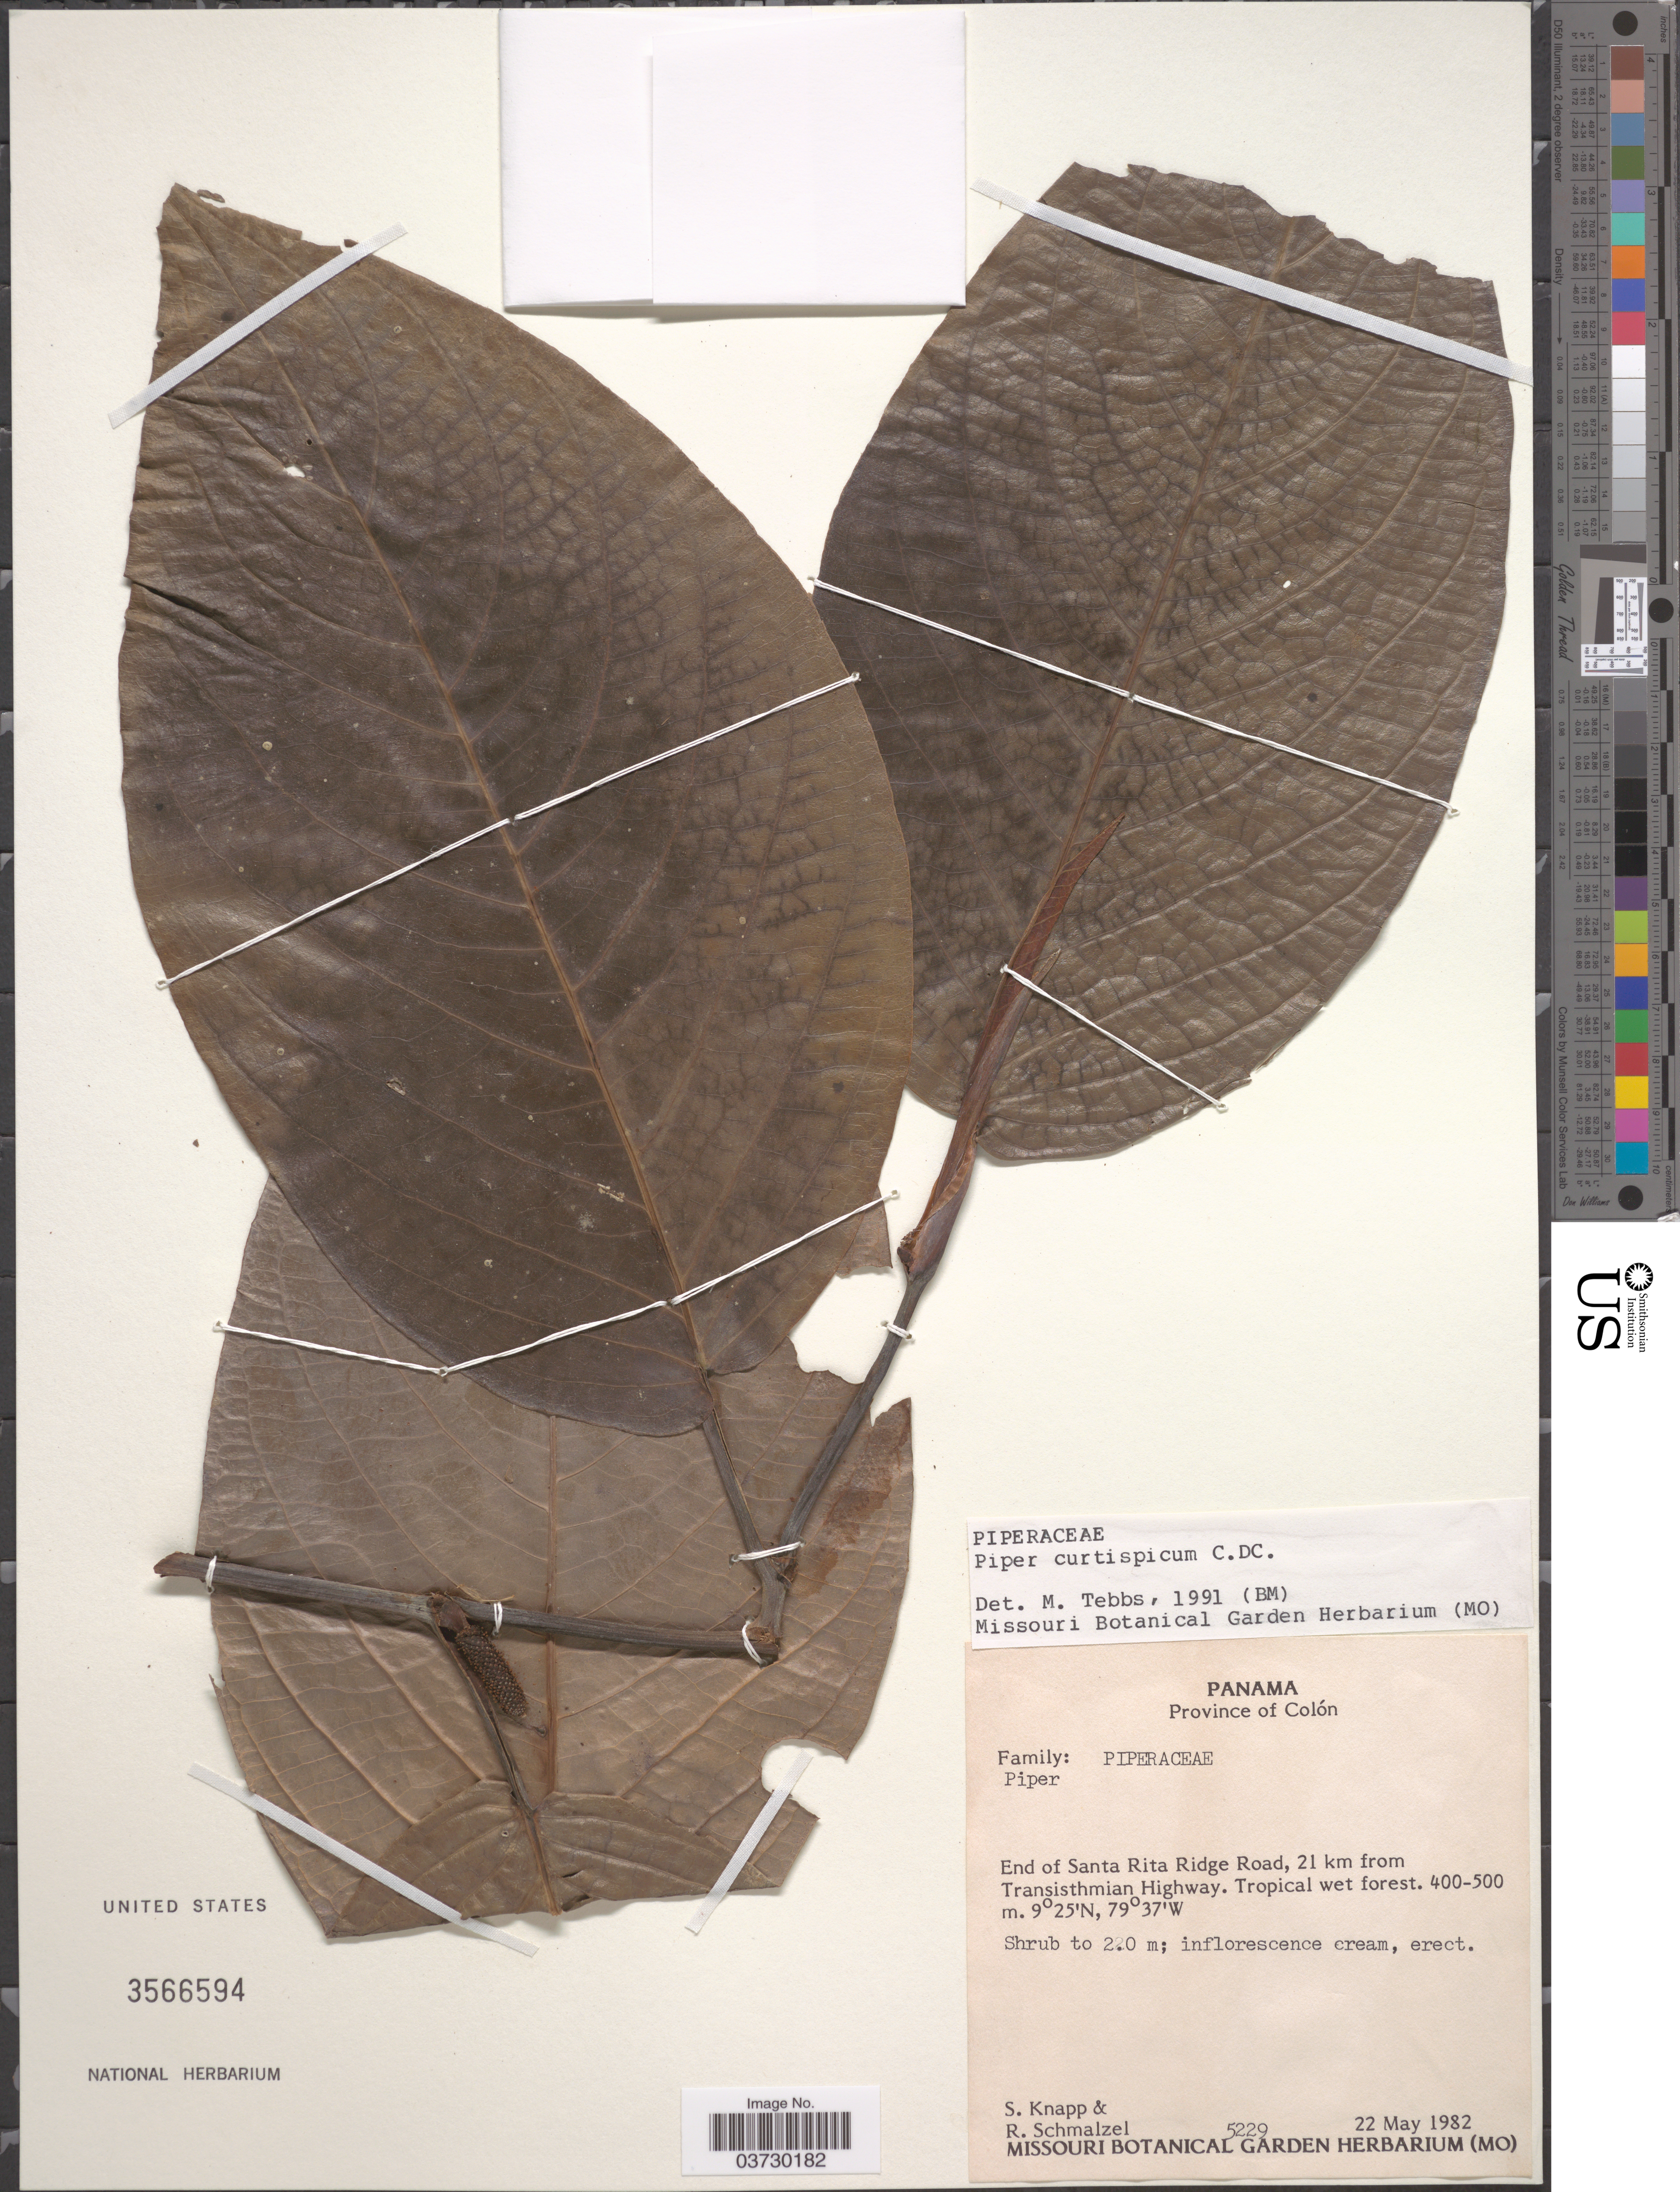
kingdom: Plantae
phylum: Tracheophyta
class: Magnoliopsida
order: Piperales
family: Piperaceae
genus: Piper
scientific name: Piper curtispicum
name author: C. DC. in Pittier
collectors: S. Knapp & R. Schmalzel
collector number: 5229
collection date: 1982-05-22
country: Panama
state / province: Colón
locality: End of Santa Rita Ridge Road, 21 km from Transisthmian Highway. Tropical wet forest.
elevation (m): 400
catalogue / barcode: US 3566594